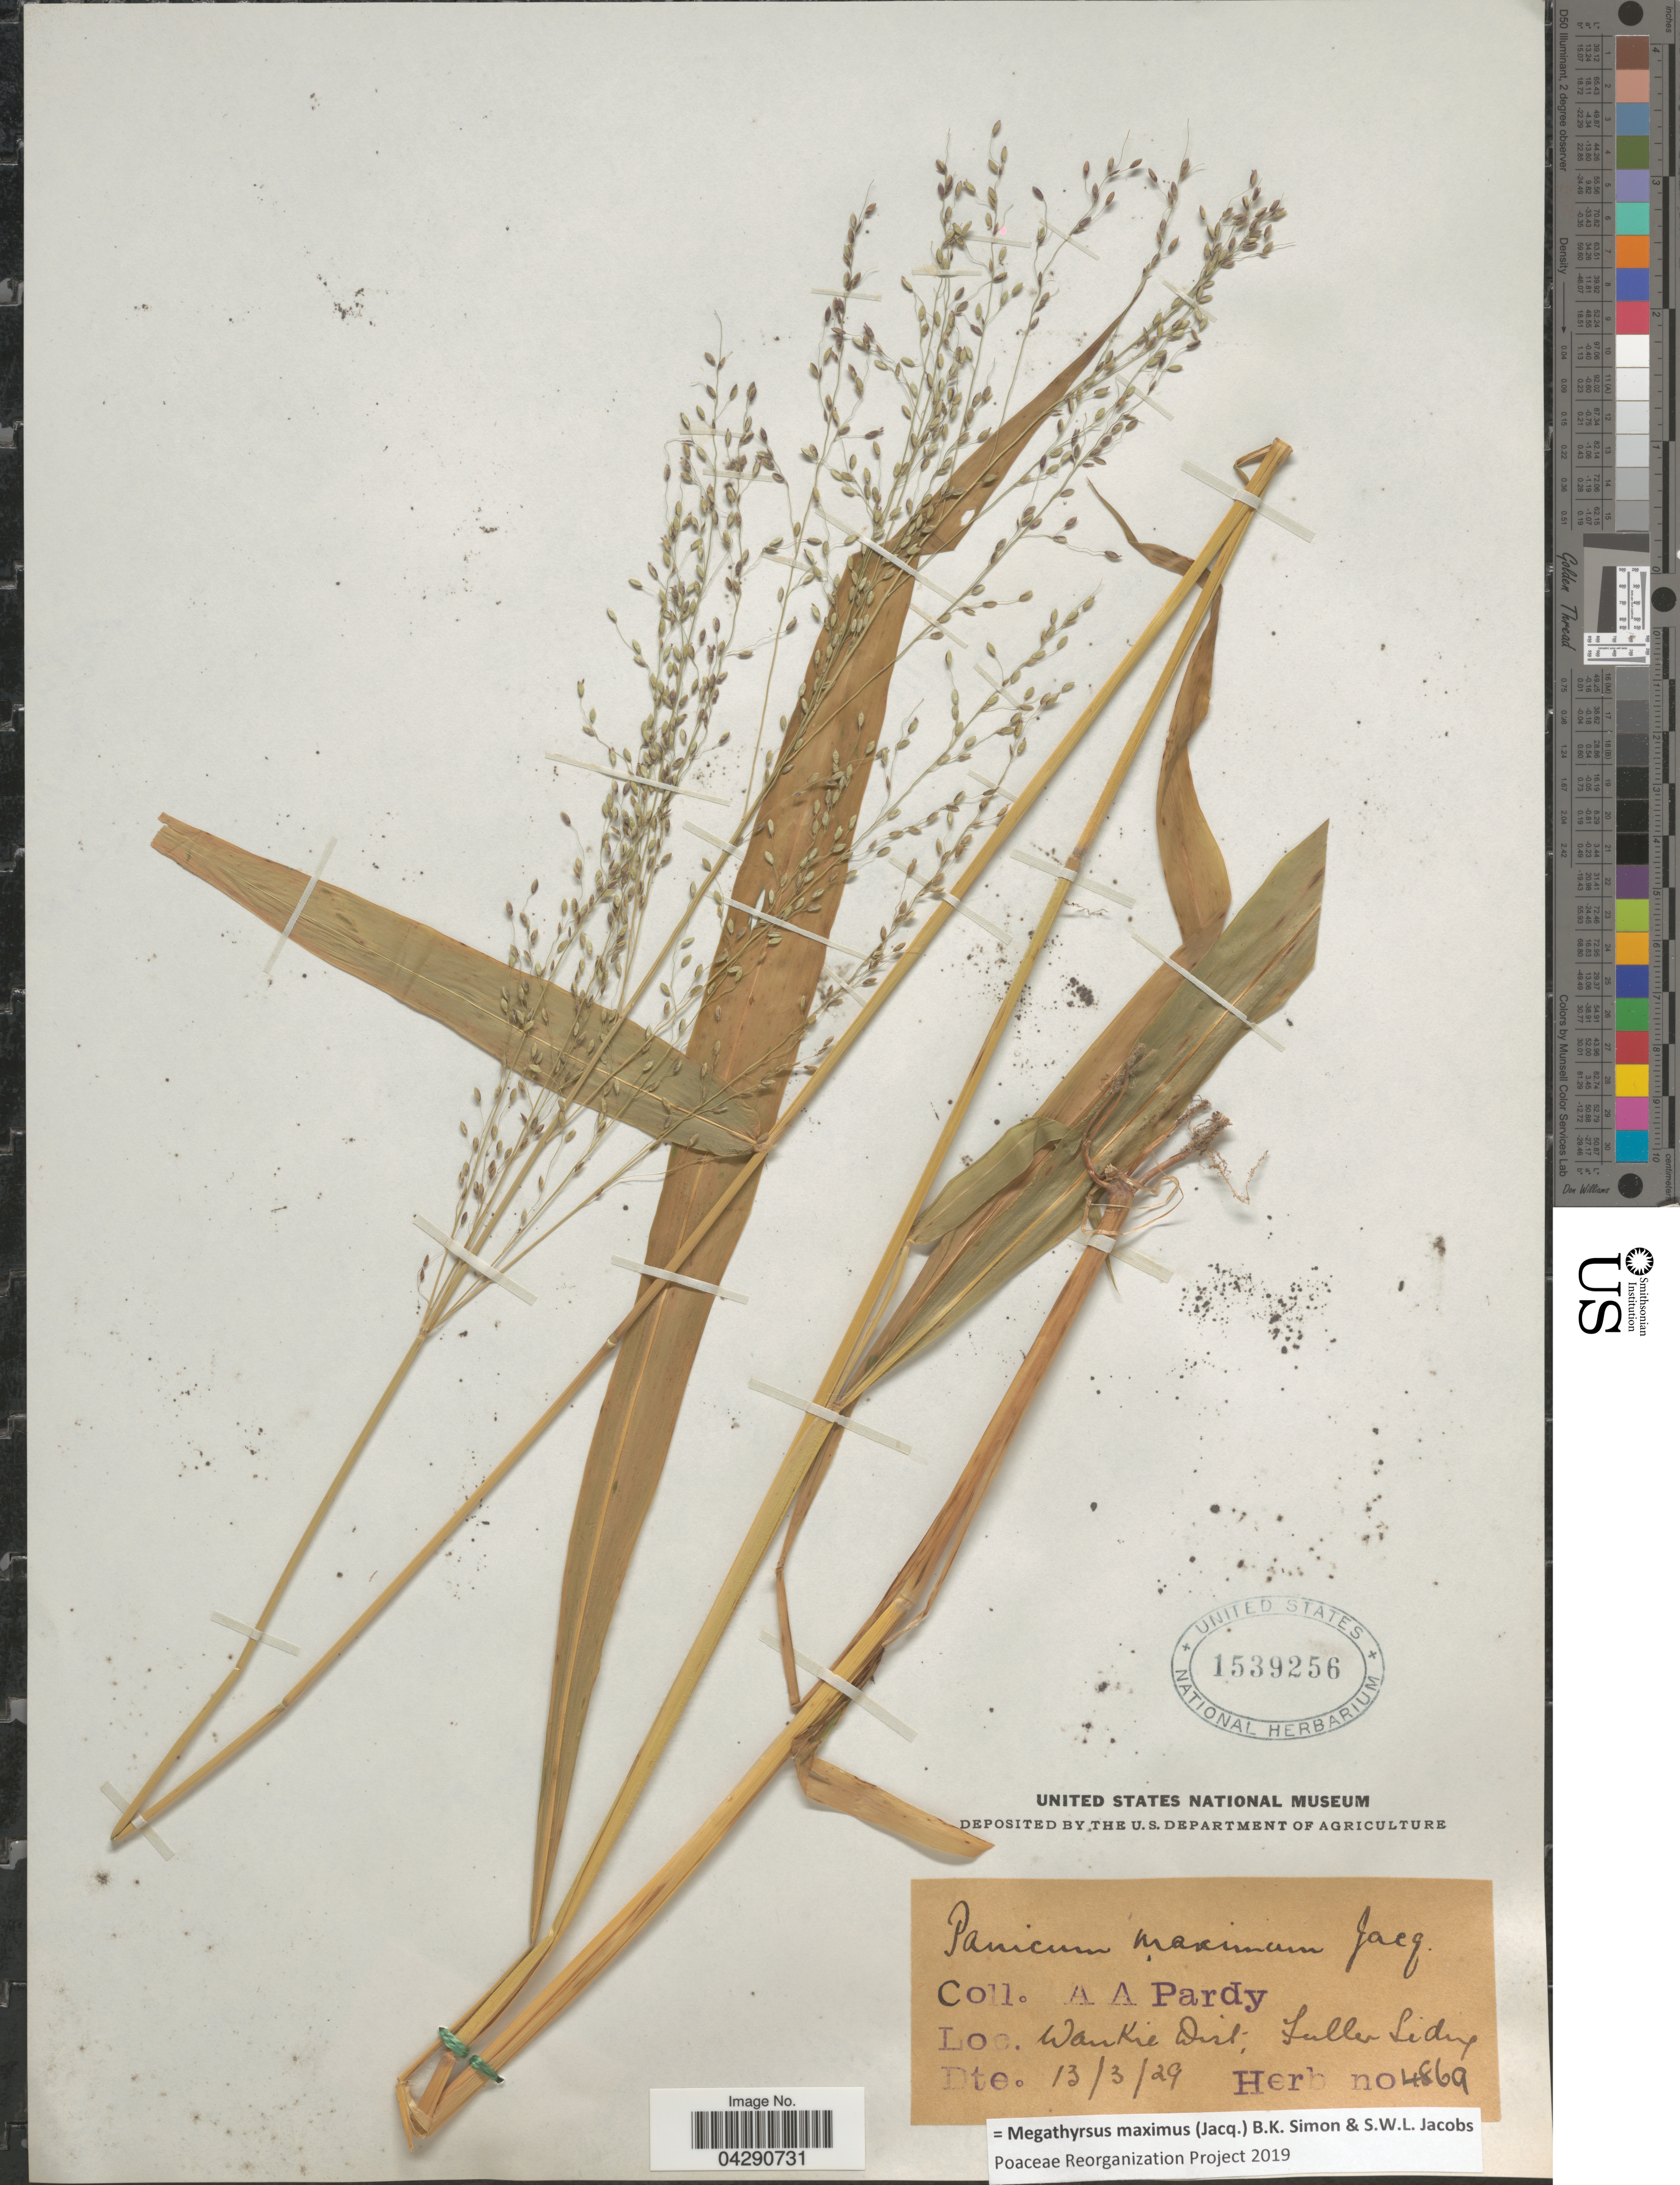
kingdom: Plantae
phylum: Tracheophyta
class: Liliopsida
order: Poales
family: Poaceae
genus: Megathyrsus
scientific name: Megathyrsus maximus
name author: (Jacq.) B.K. Simon & S.W.L. Jacobs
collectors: A. Pardy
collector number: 4869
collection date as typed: Transcribed d/m/y: 13/3/29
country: Zimbabwe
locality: Wankie Dist; Fuller Liding.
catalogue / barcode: US 1539256